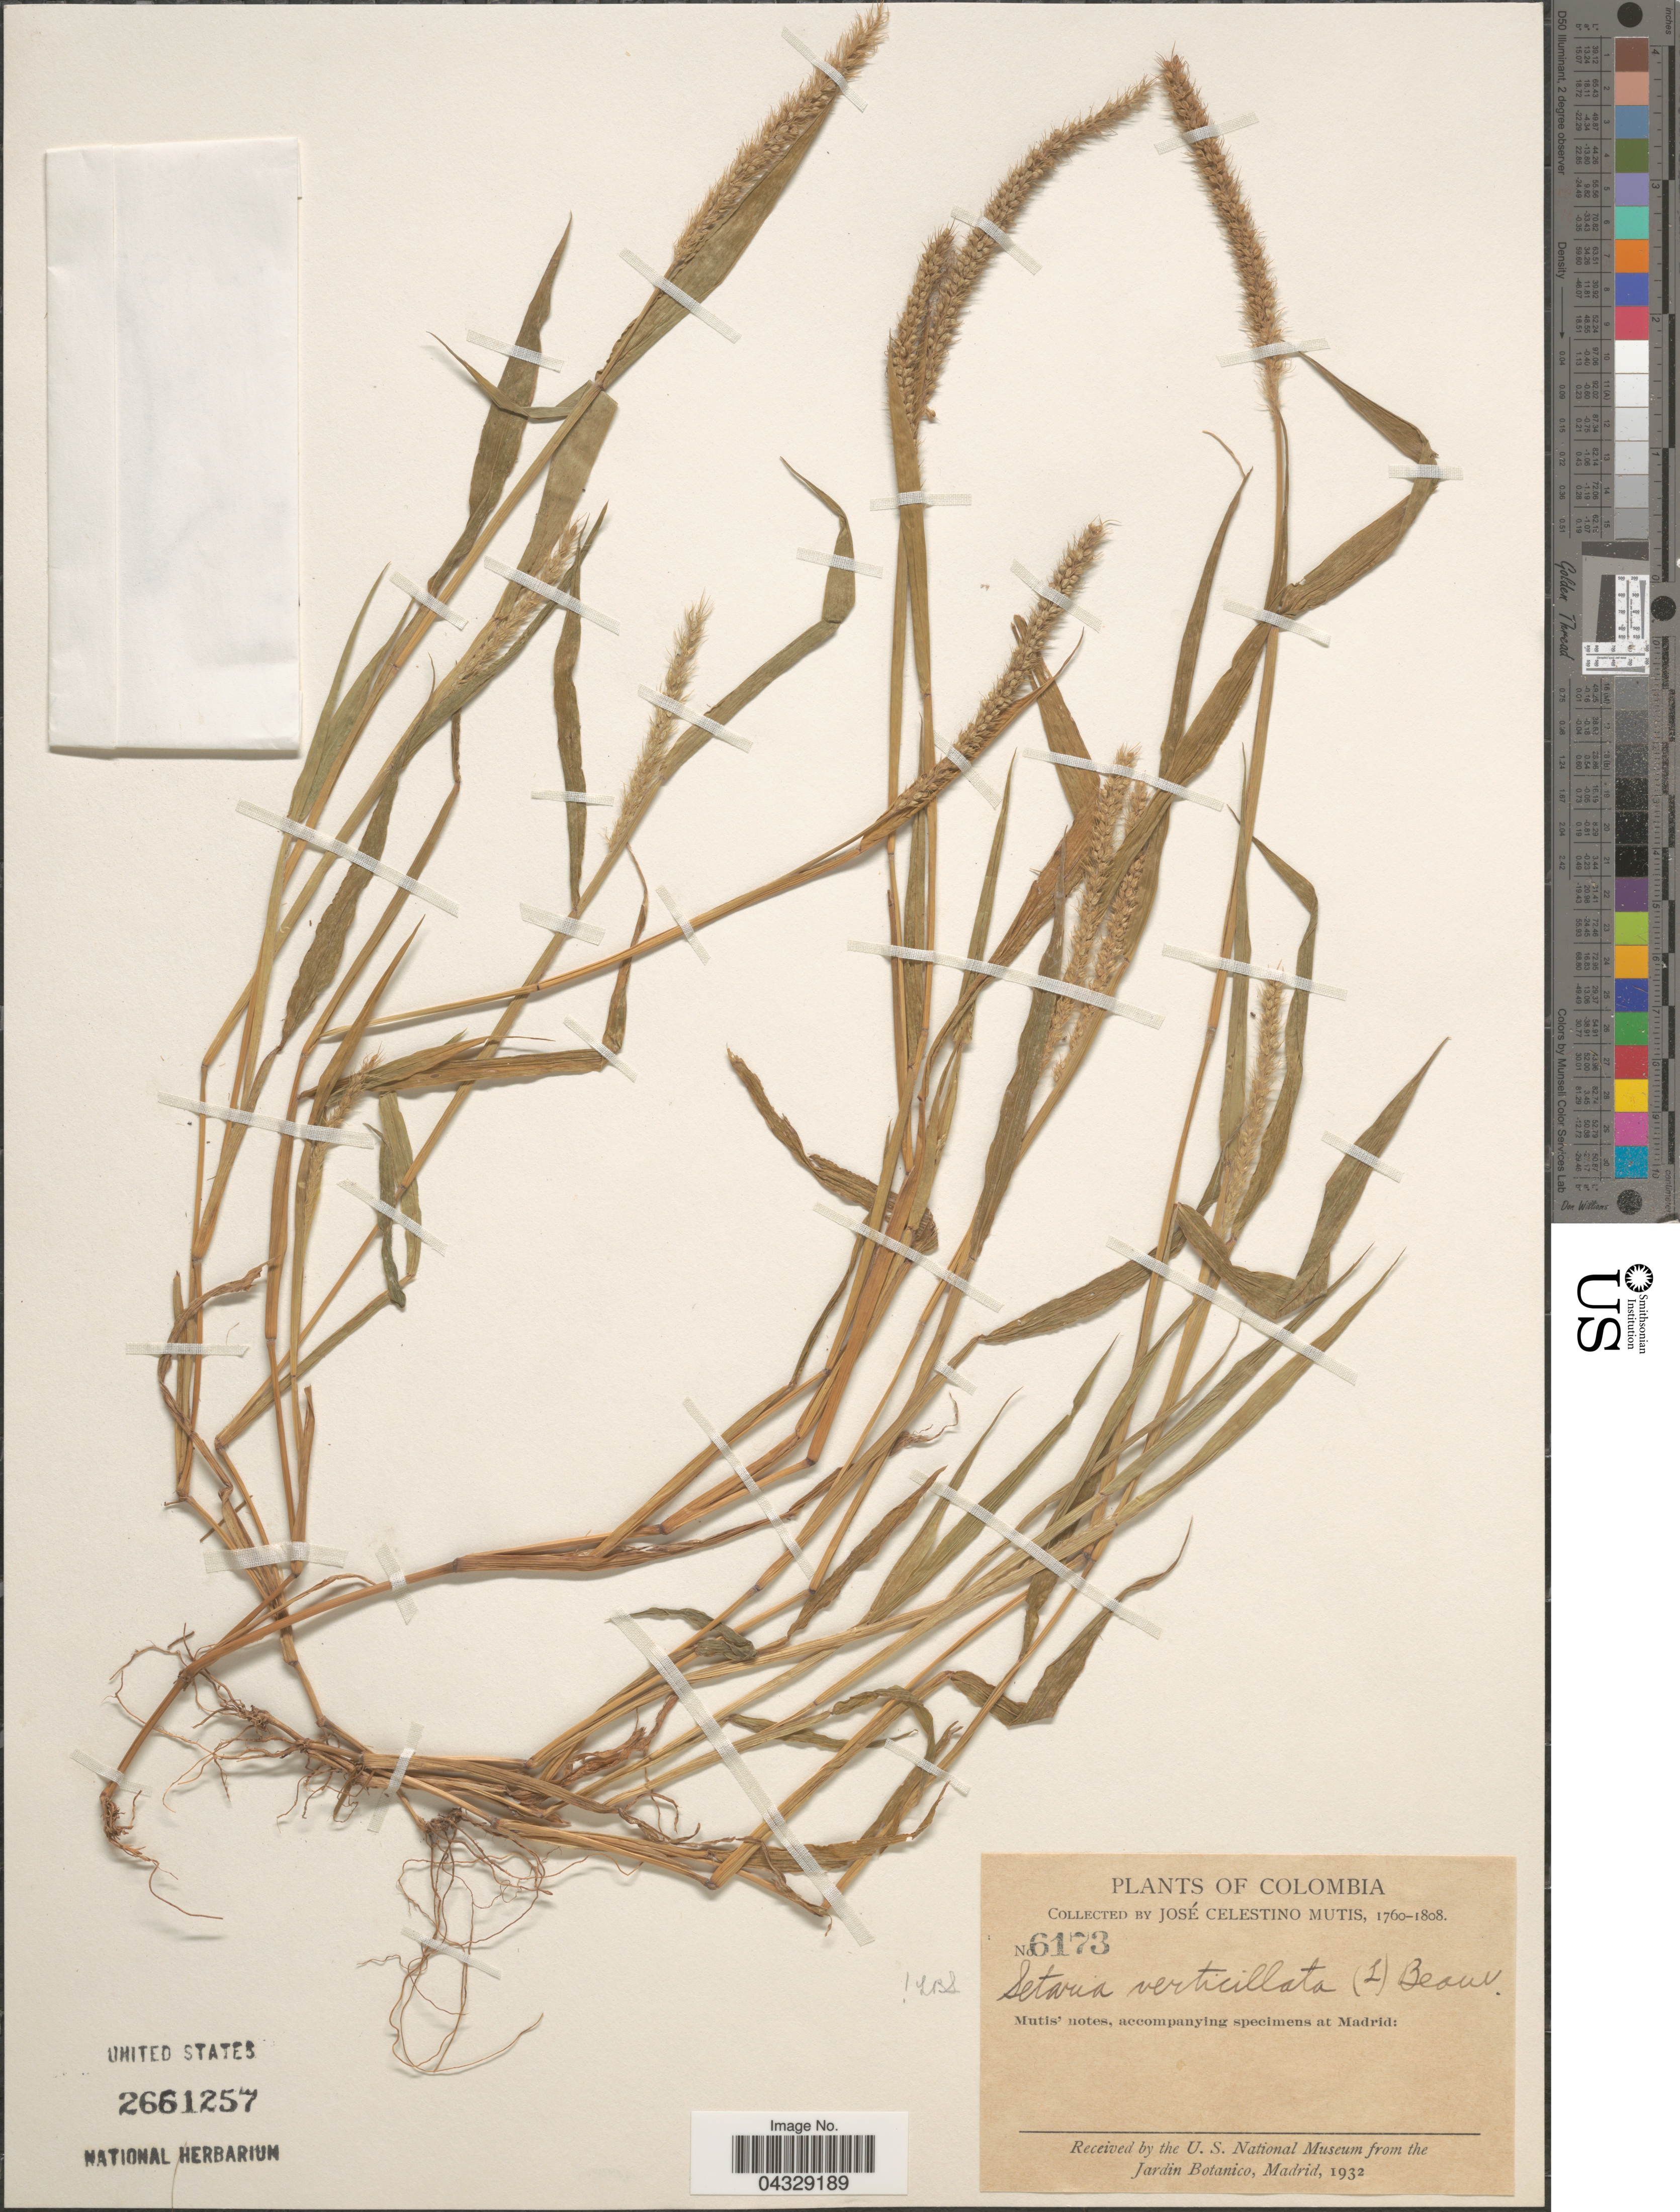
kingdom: Plantae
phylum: Tracheophyta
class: Liliopsida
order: Poales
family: Poaceae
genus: Setaria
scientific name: Setaria verticillata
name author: (L.) P. Beauv.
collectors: J. C. B. Mutis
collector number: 6173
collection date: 1760/1808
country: Colombia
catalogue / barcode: US 2661257